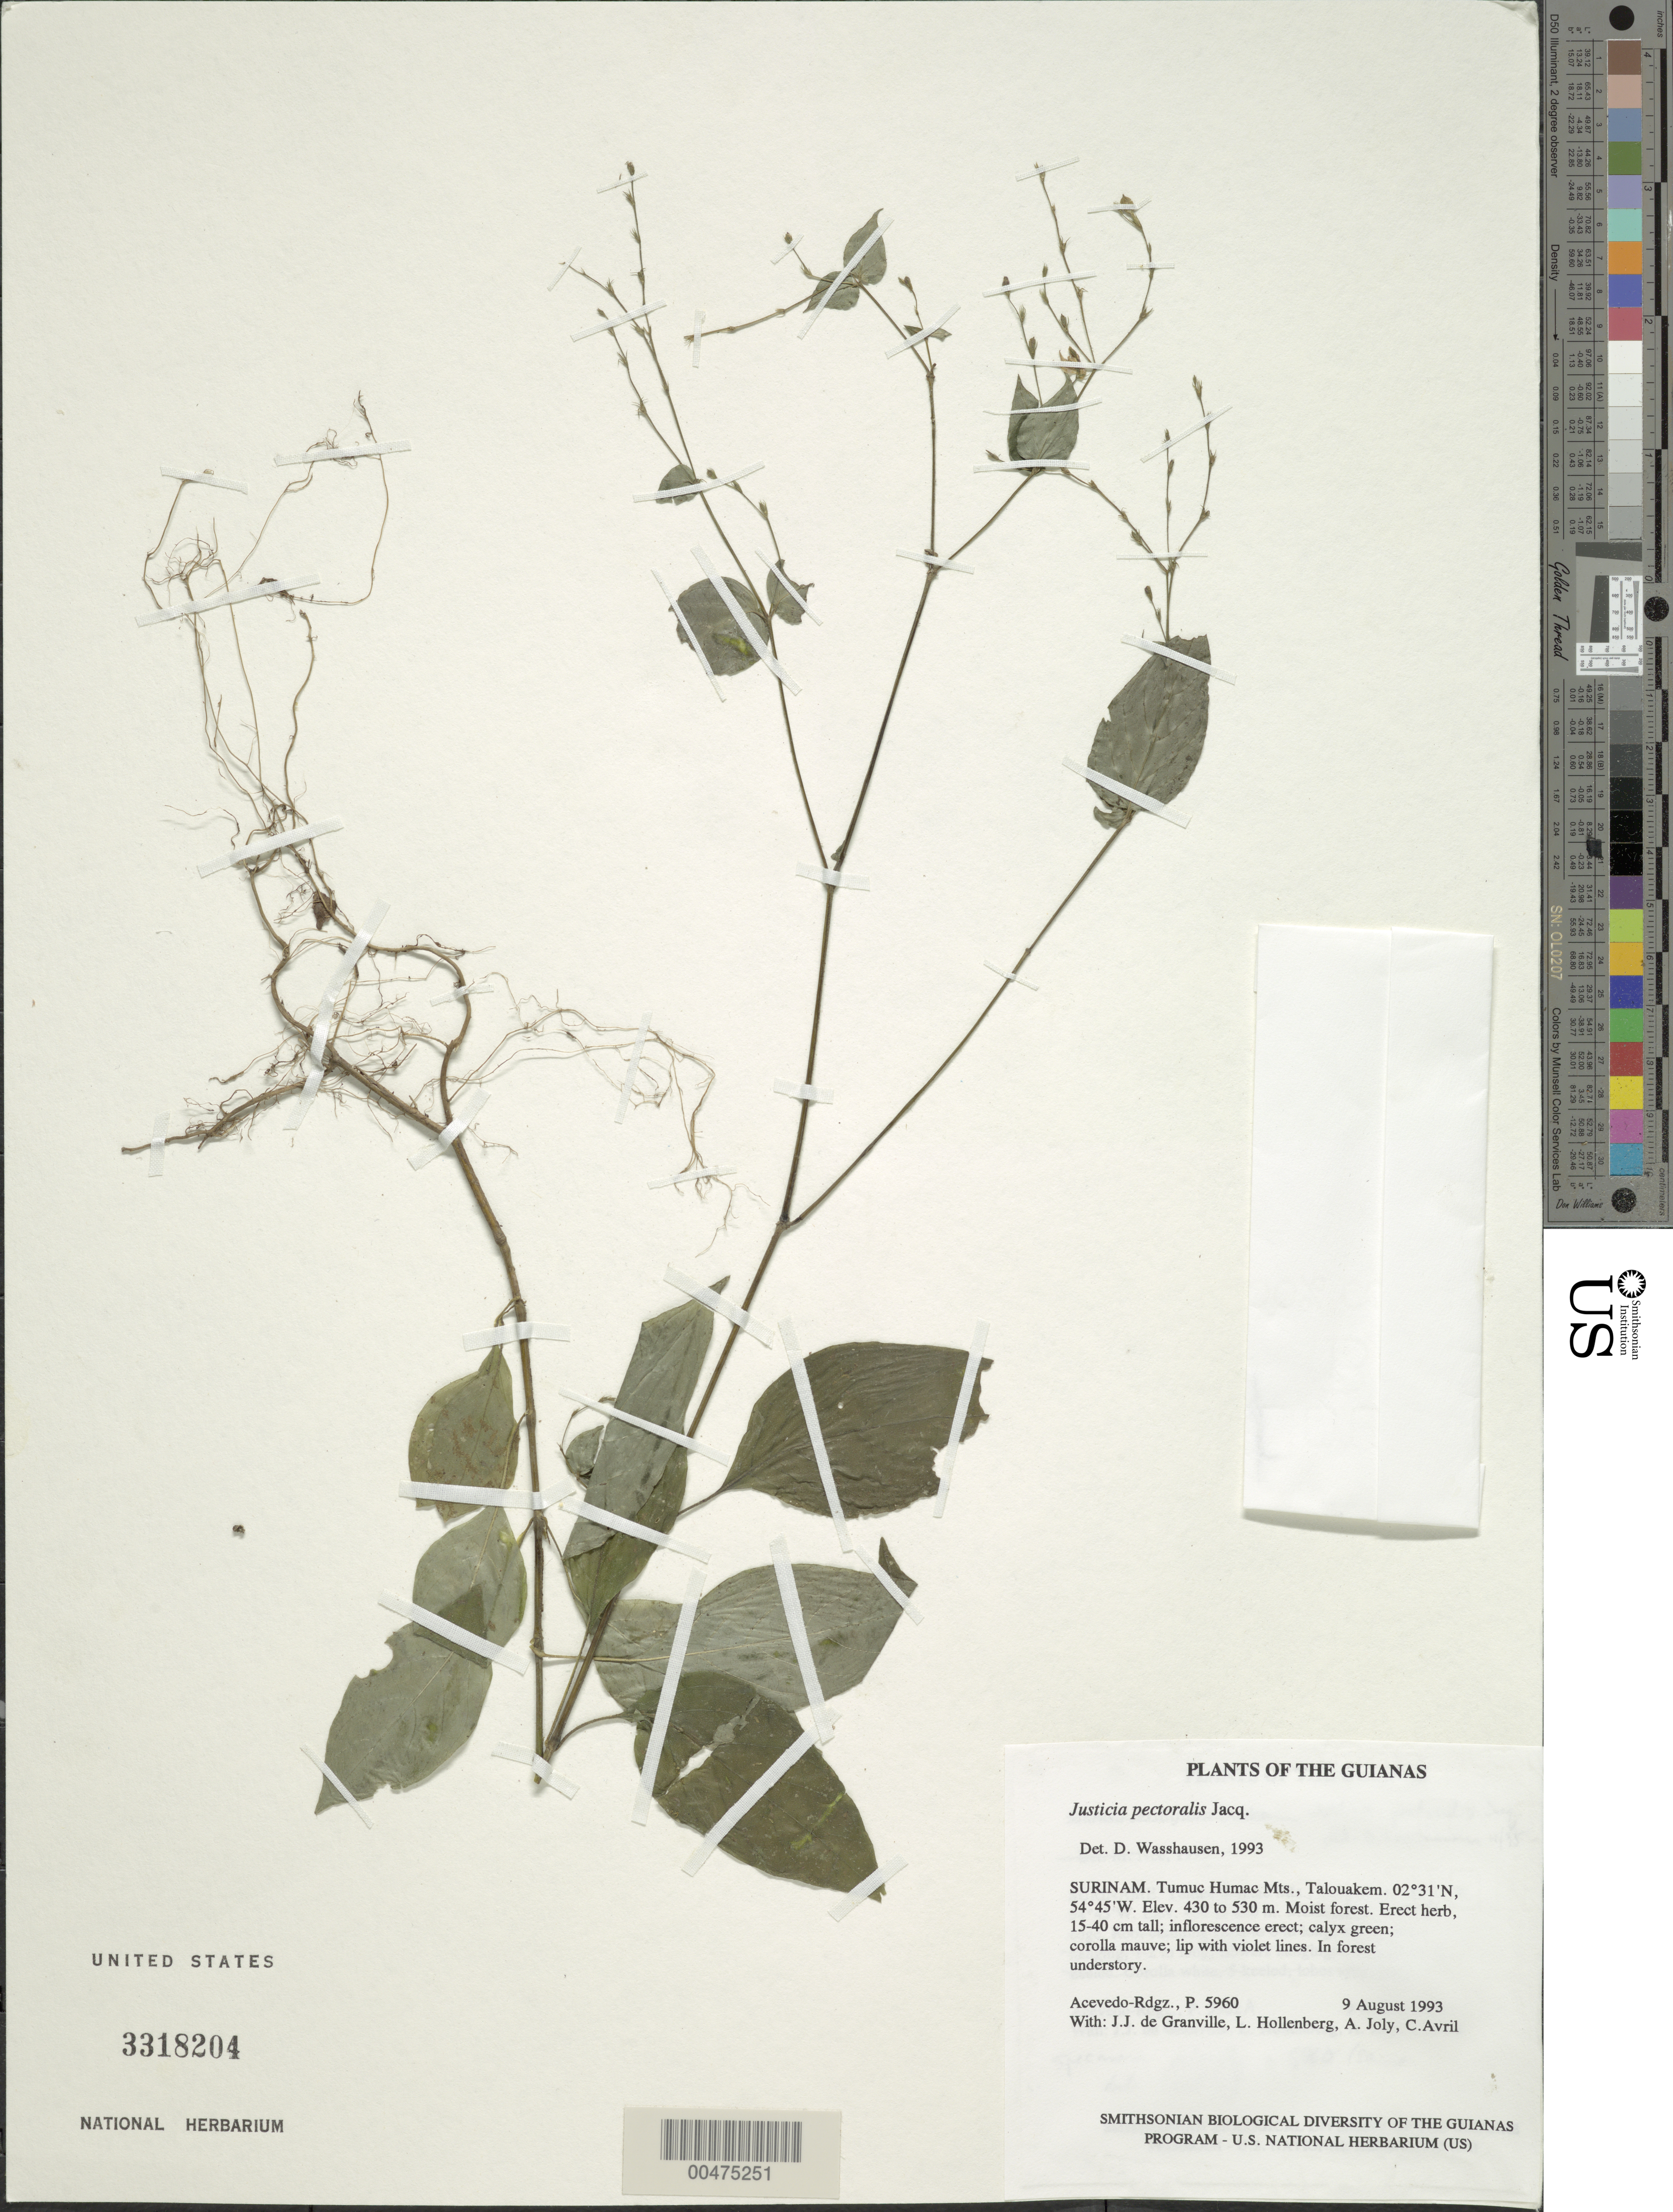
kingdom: Plantae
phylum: Tracheophyta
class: Magnoliopsida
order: Lamiales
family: Acanthaceae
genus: Justicia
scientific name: Justicia pectoralis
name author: Jacq.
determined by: Wasshausen, Dieter C., (BOT), Smithsonian Institution - National Museum of Natural History (UNITED STATES)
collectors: P. Acevedo-Rodr., J.-J. de Granville, A. Joly & L. Hollenberg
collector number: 5960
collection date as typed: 09 Aug 1993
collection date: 1993-08-09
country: Suriname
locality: Tumuc Humac Mts., Talouakem.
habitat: In forest understory.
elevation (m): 430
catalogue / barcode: US 3318204